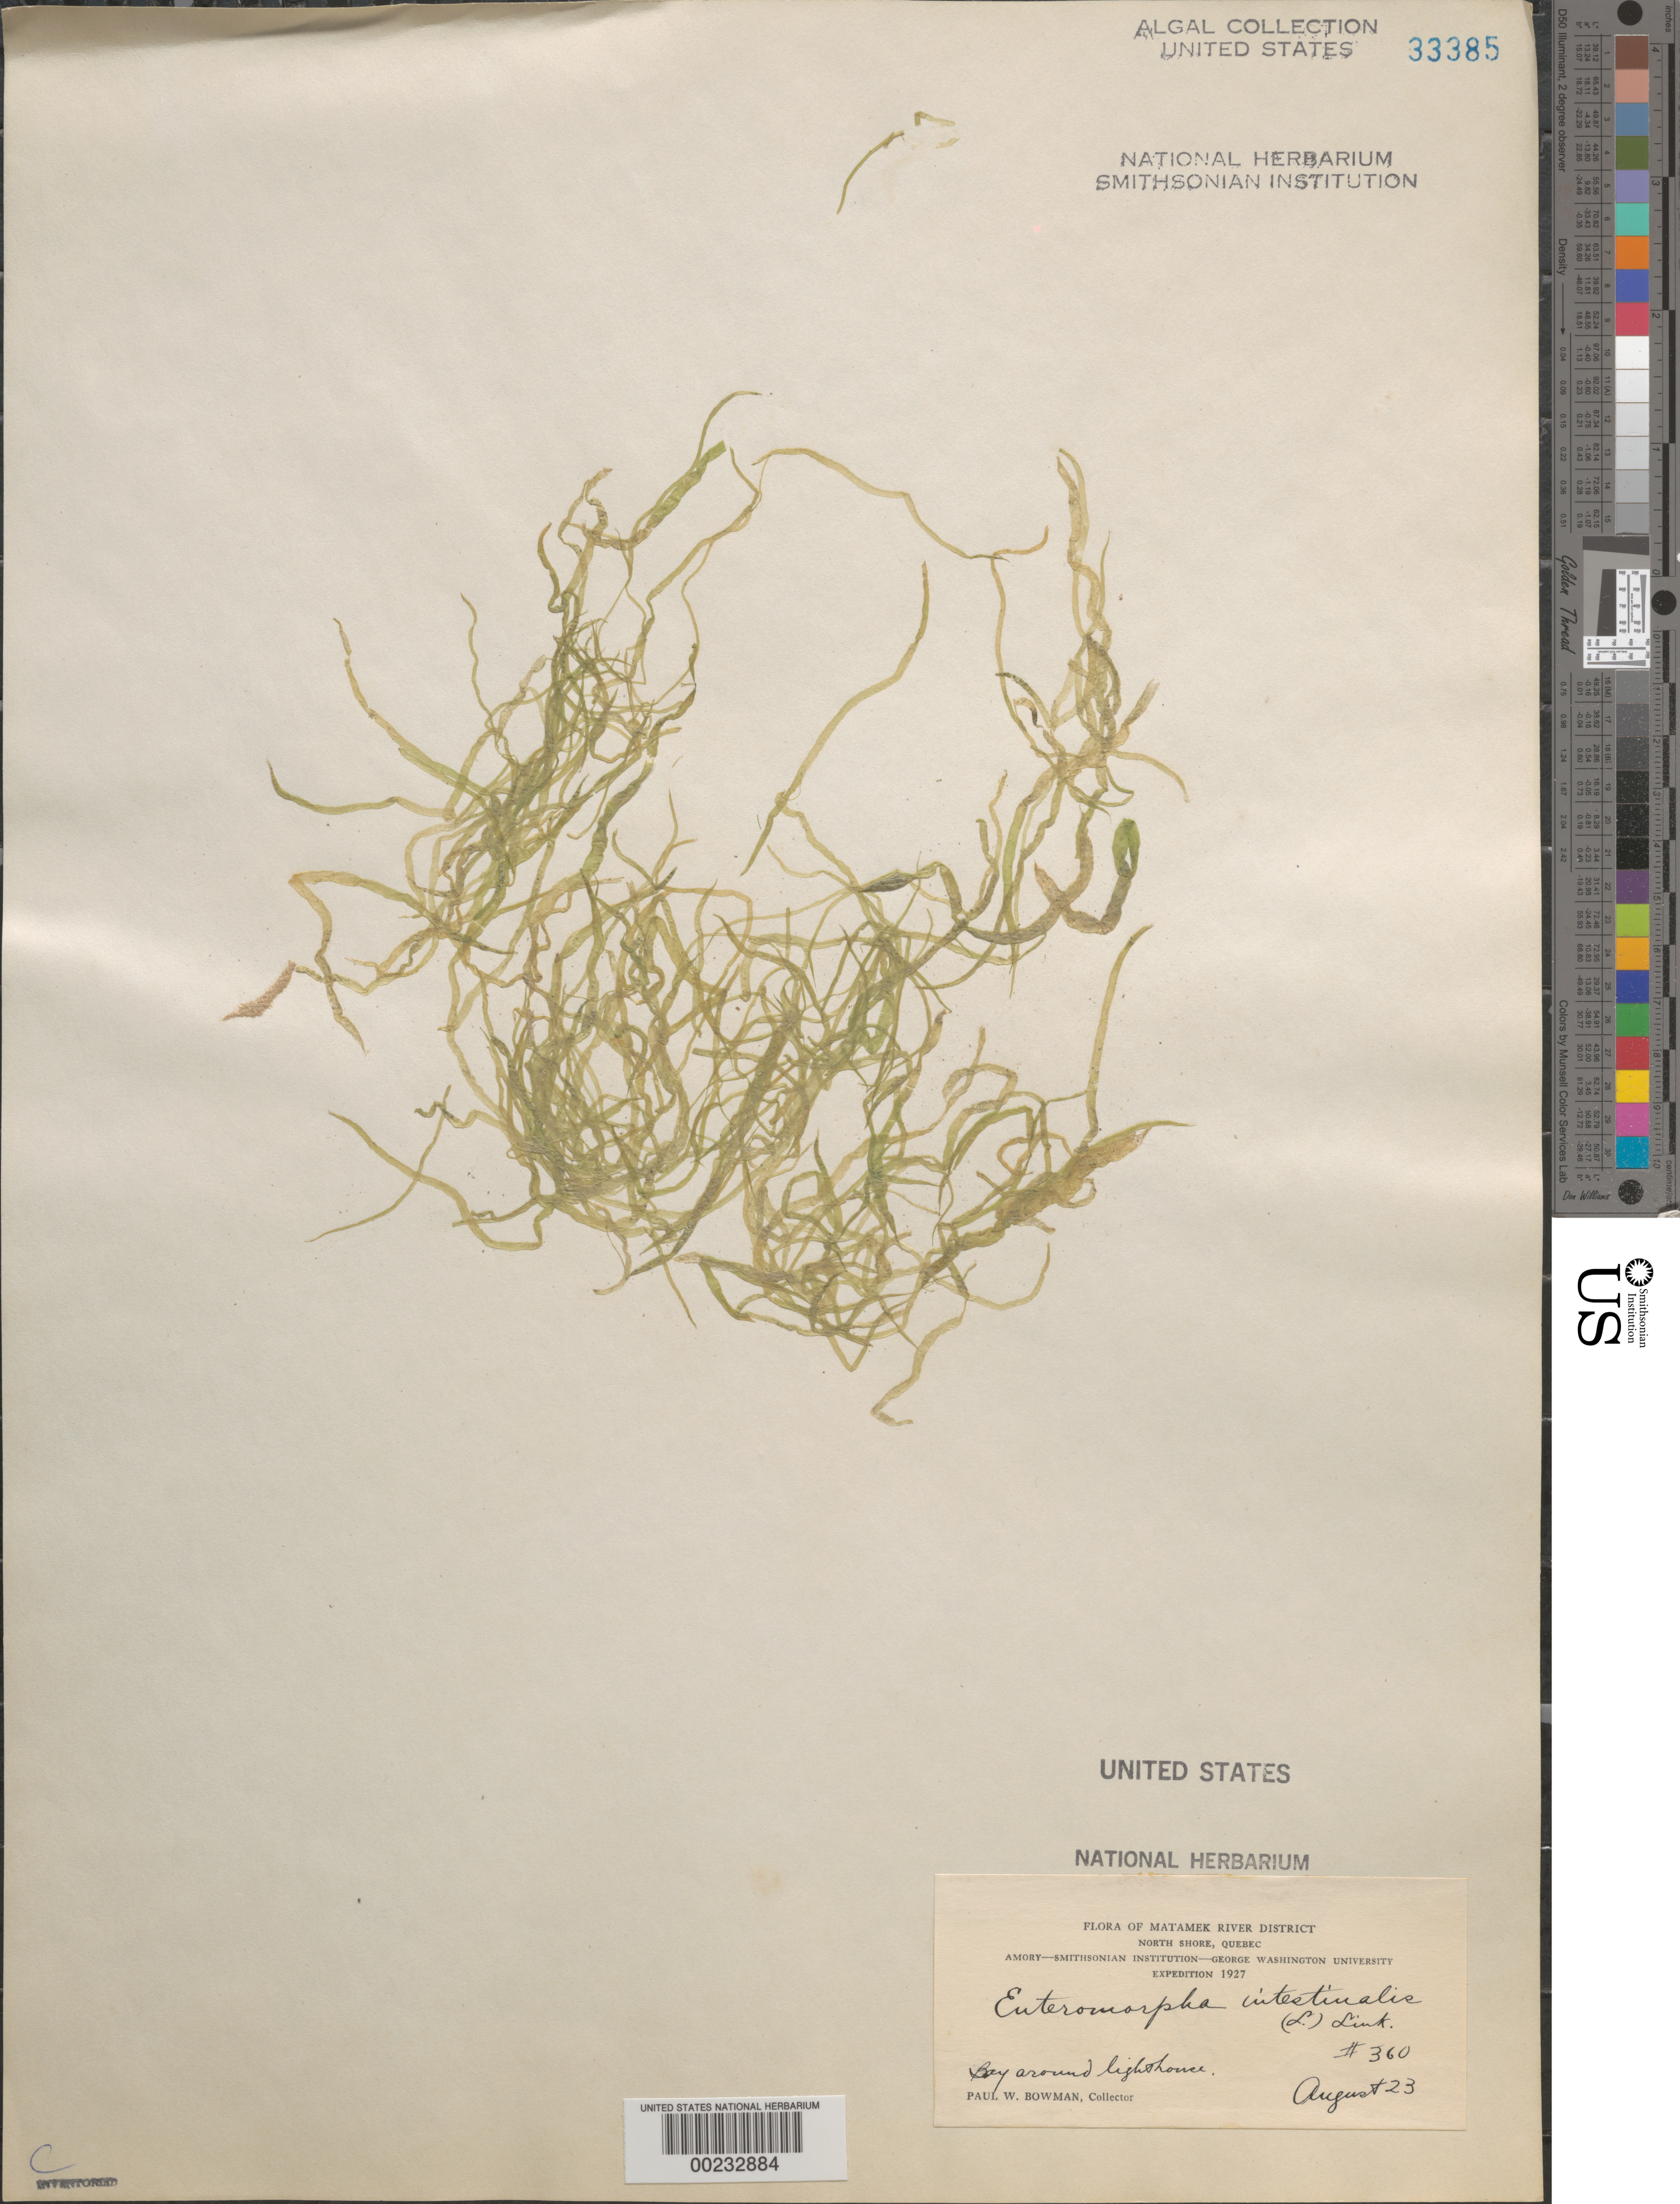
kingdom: Plantae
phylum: Chlorophyta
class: Ulvophyceae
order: Ulvales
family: Ulvaceae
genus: Ulva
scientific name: Ulva intestinalis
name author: L.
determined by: Algae name updating Project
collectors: P. Bowman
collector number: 360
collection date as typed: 23 Aug 1927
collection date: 1927-08-23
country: Canada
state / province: Quebec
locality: North shore, matamek river district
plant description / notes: Amory-Smithsonian Institution-George Washington University Expedition, 1927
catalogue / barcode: US 33385